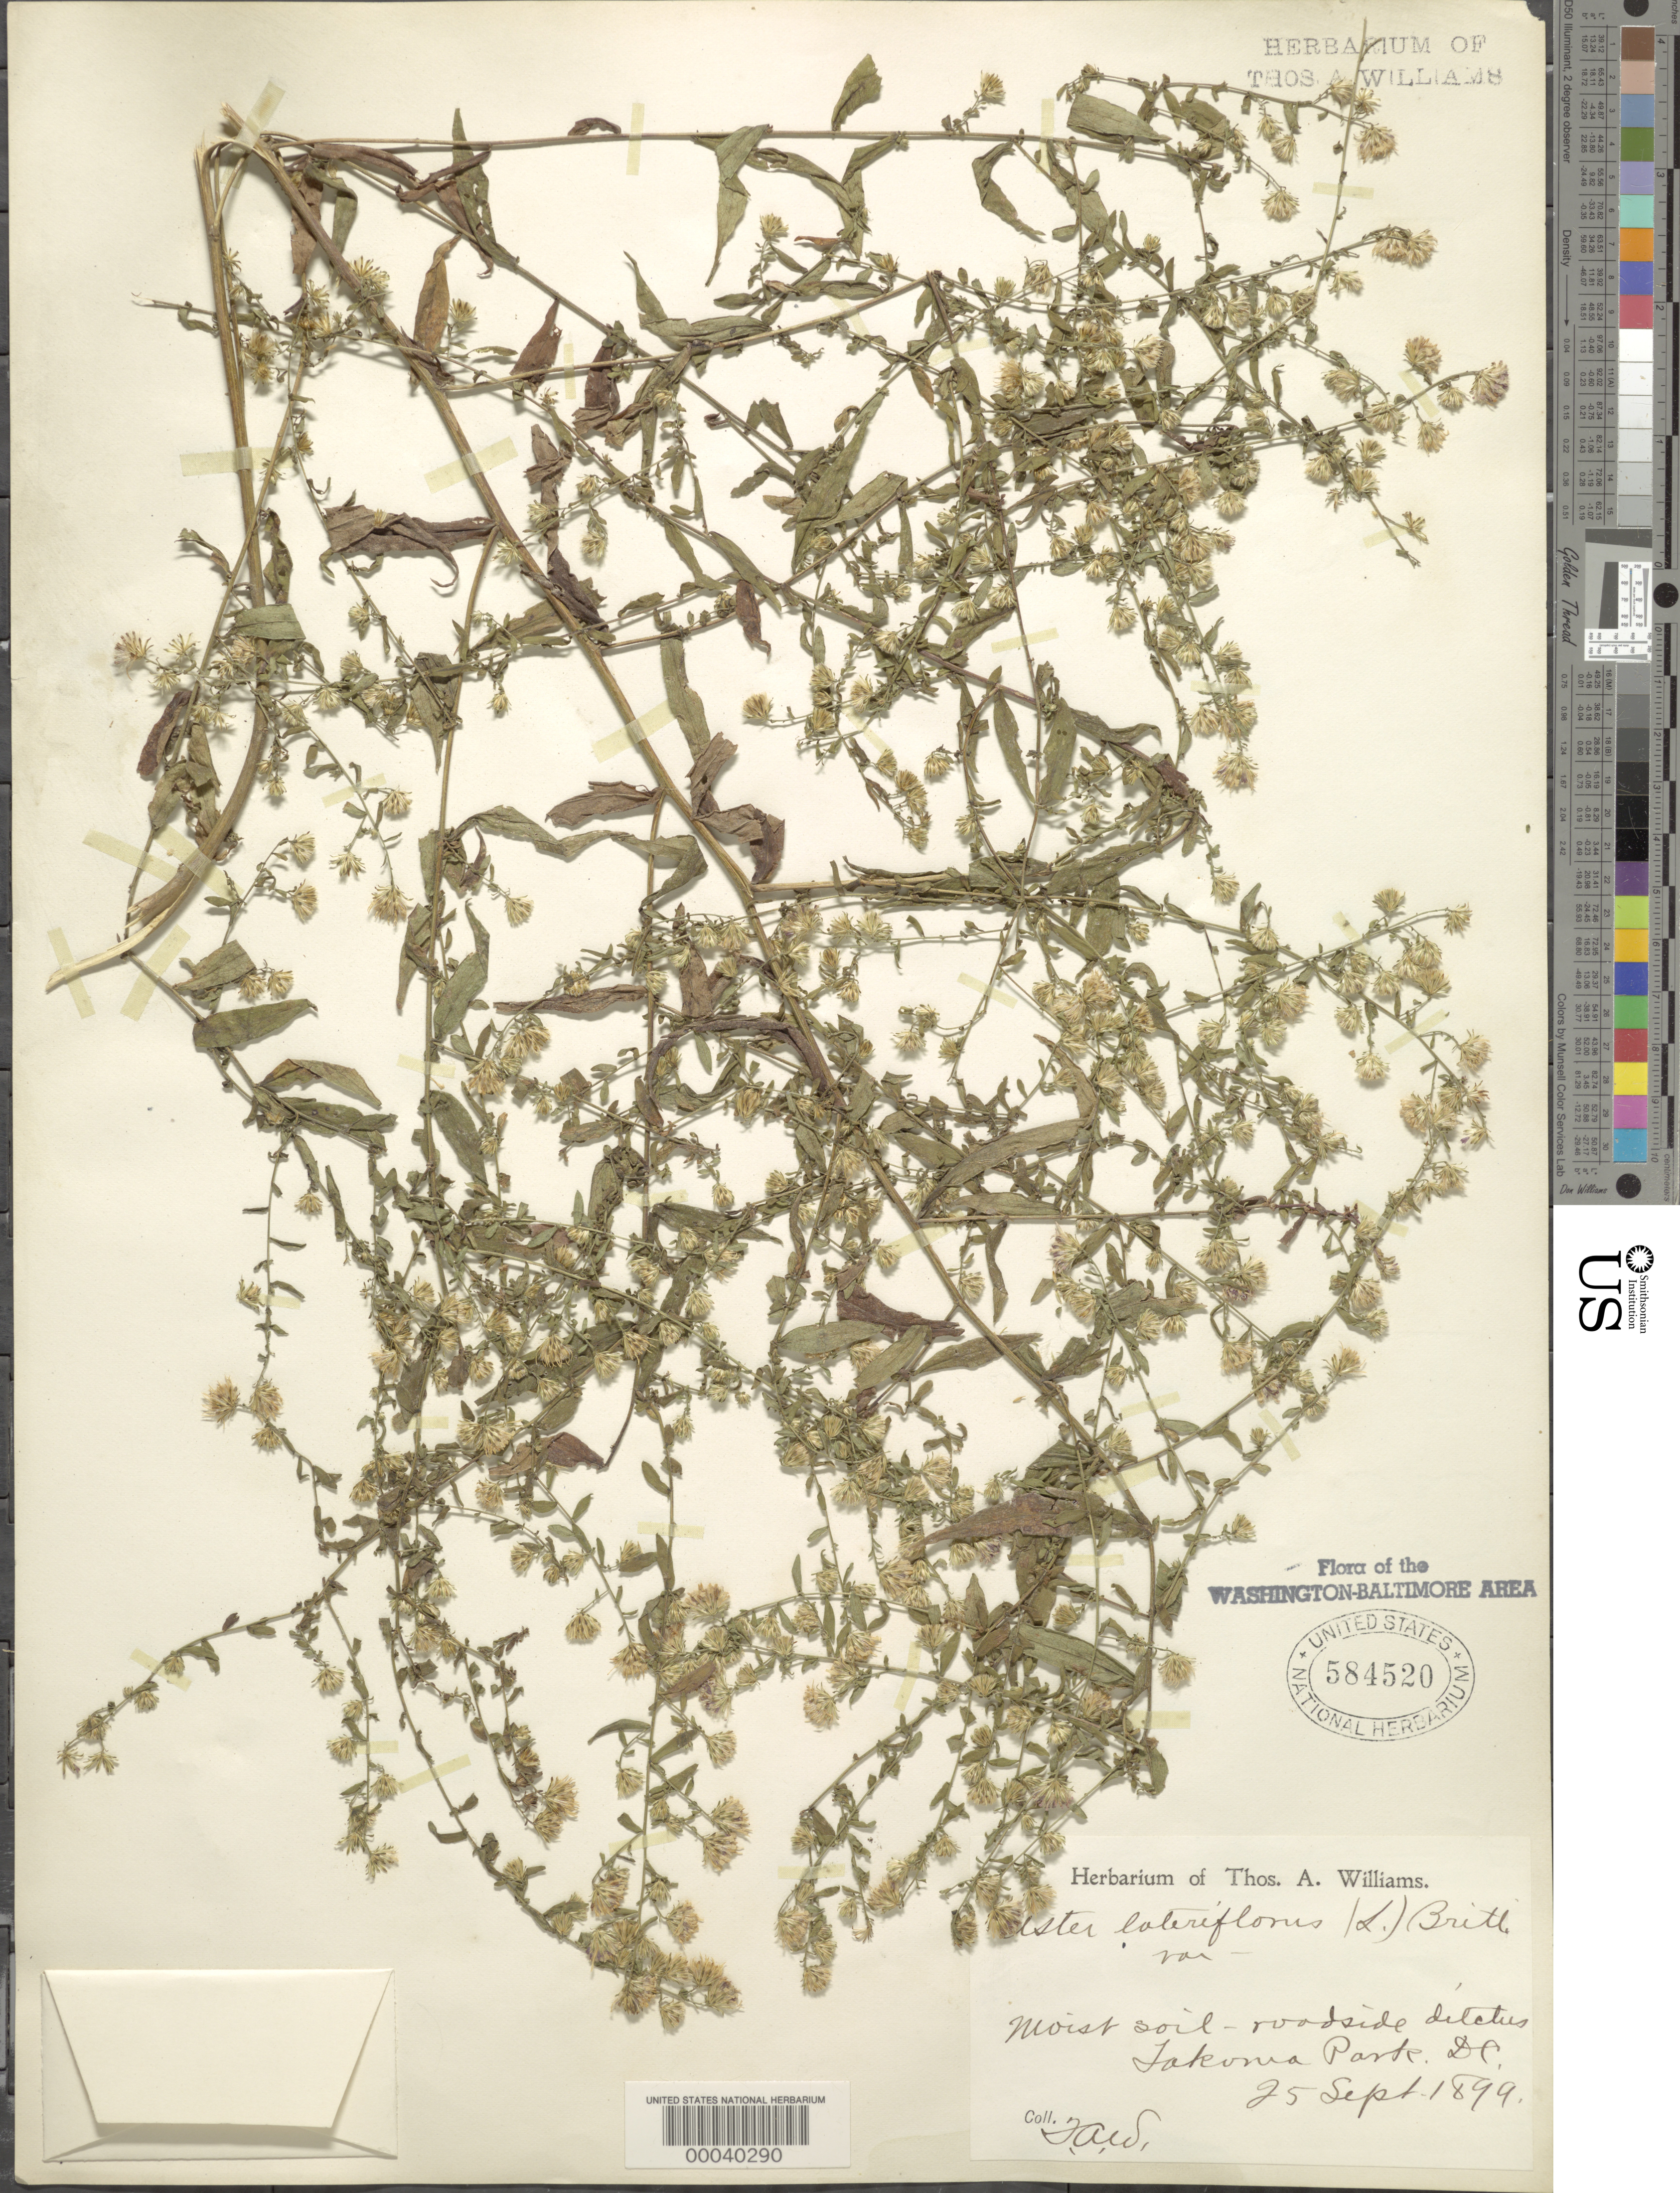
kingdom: Plantae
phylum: Tracheophyta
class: Magnoliopsida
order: Asterales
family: Asteraceae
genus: Symphyotrichum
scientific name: Symphyotrichum lateriflorum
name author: (L.) Á. Löve & D. Löve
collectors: T. A. Williams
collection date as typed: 25 Sep 1899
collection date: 1899-09-25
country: United States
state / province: District of Columbia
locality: Takoma Park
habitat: Moist soil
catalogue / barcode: US 584520